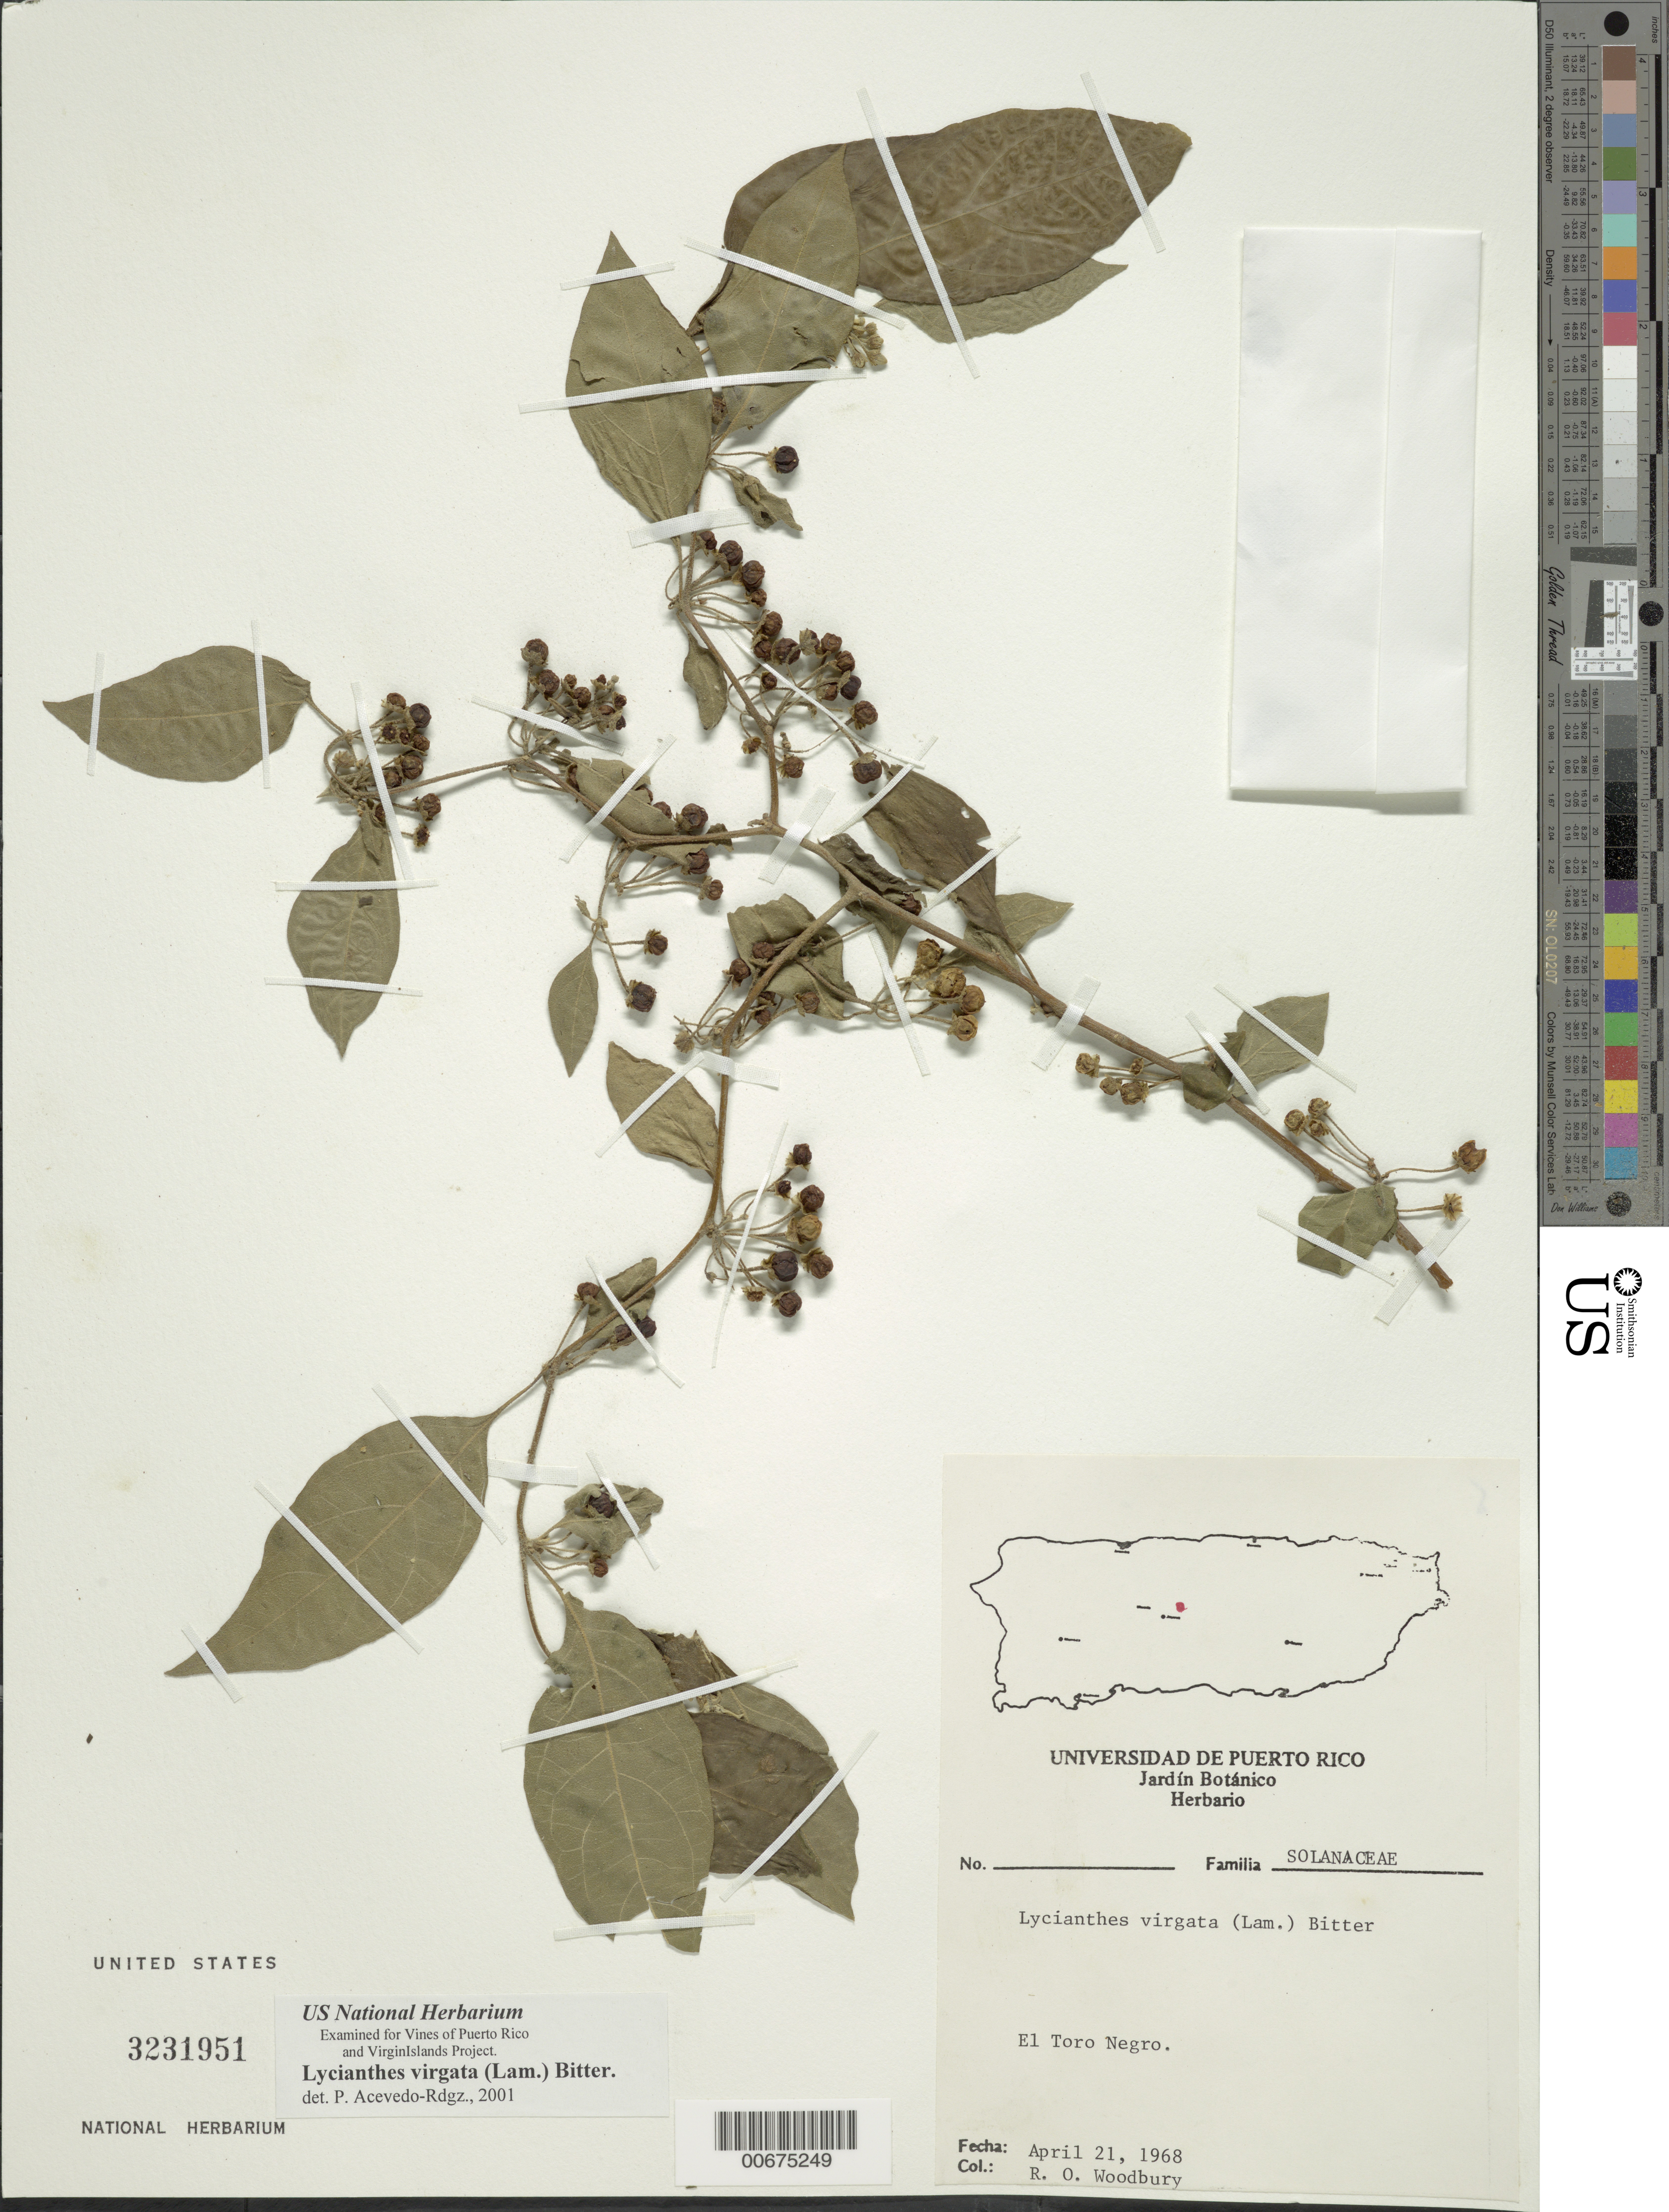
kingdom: Plantae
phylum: Tracheophyta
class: Magnoliopsida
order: Solanales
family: Solanaceae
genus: Lycianthes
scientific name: Lycianthes virgata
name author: (Lam.) Bitter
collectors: R. O. Woodbury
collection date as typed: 21 Apr 1968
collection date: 1968-04-21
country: Puerto Rico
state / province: Villalba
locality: Toro Negro.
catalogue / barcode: US 3231951